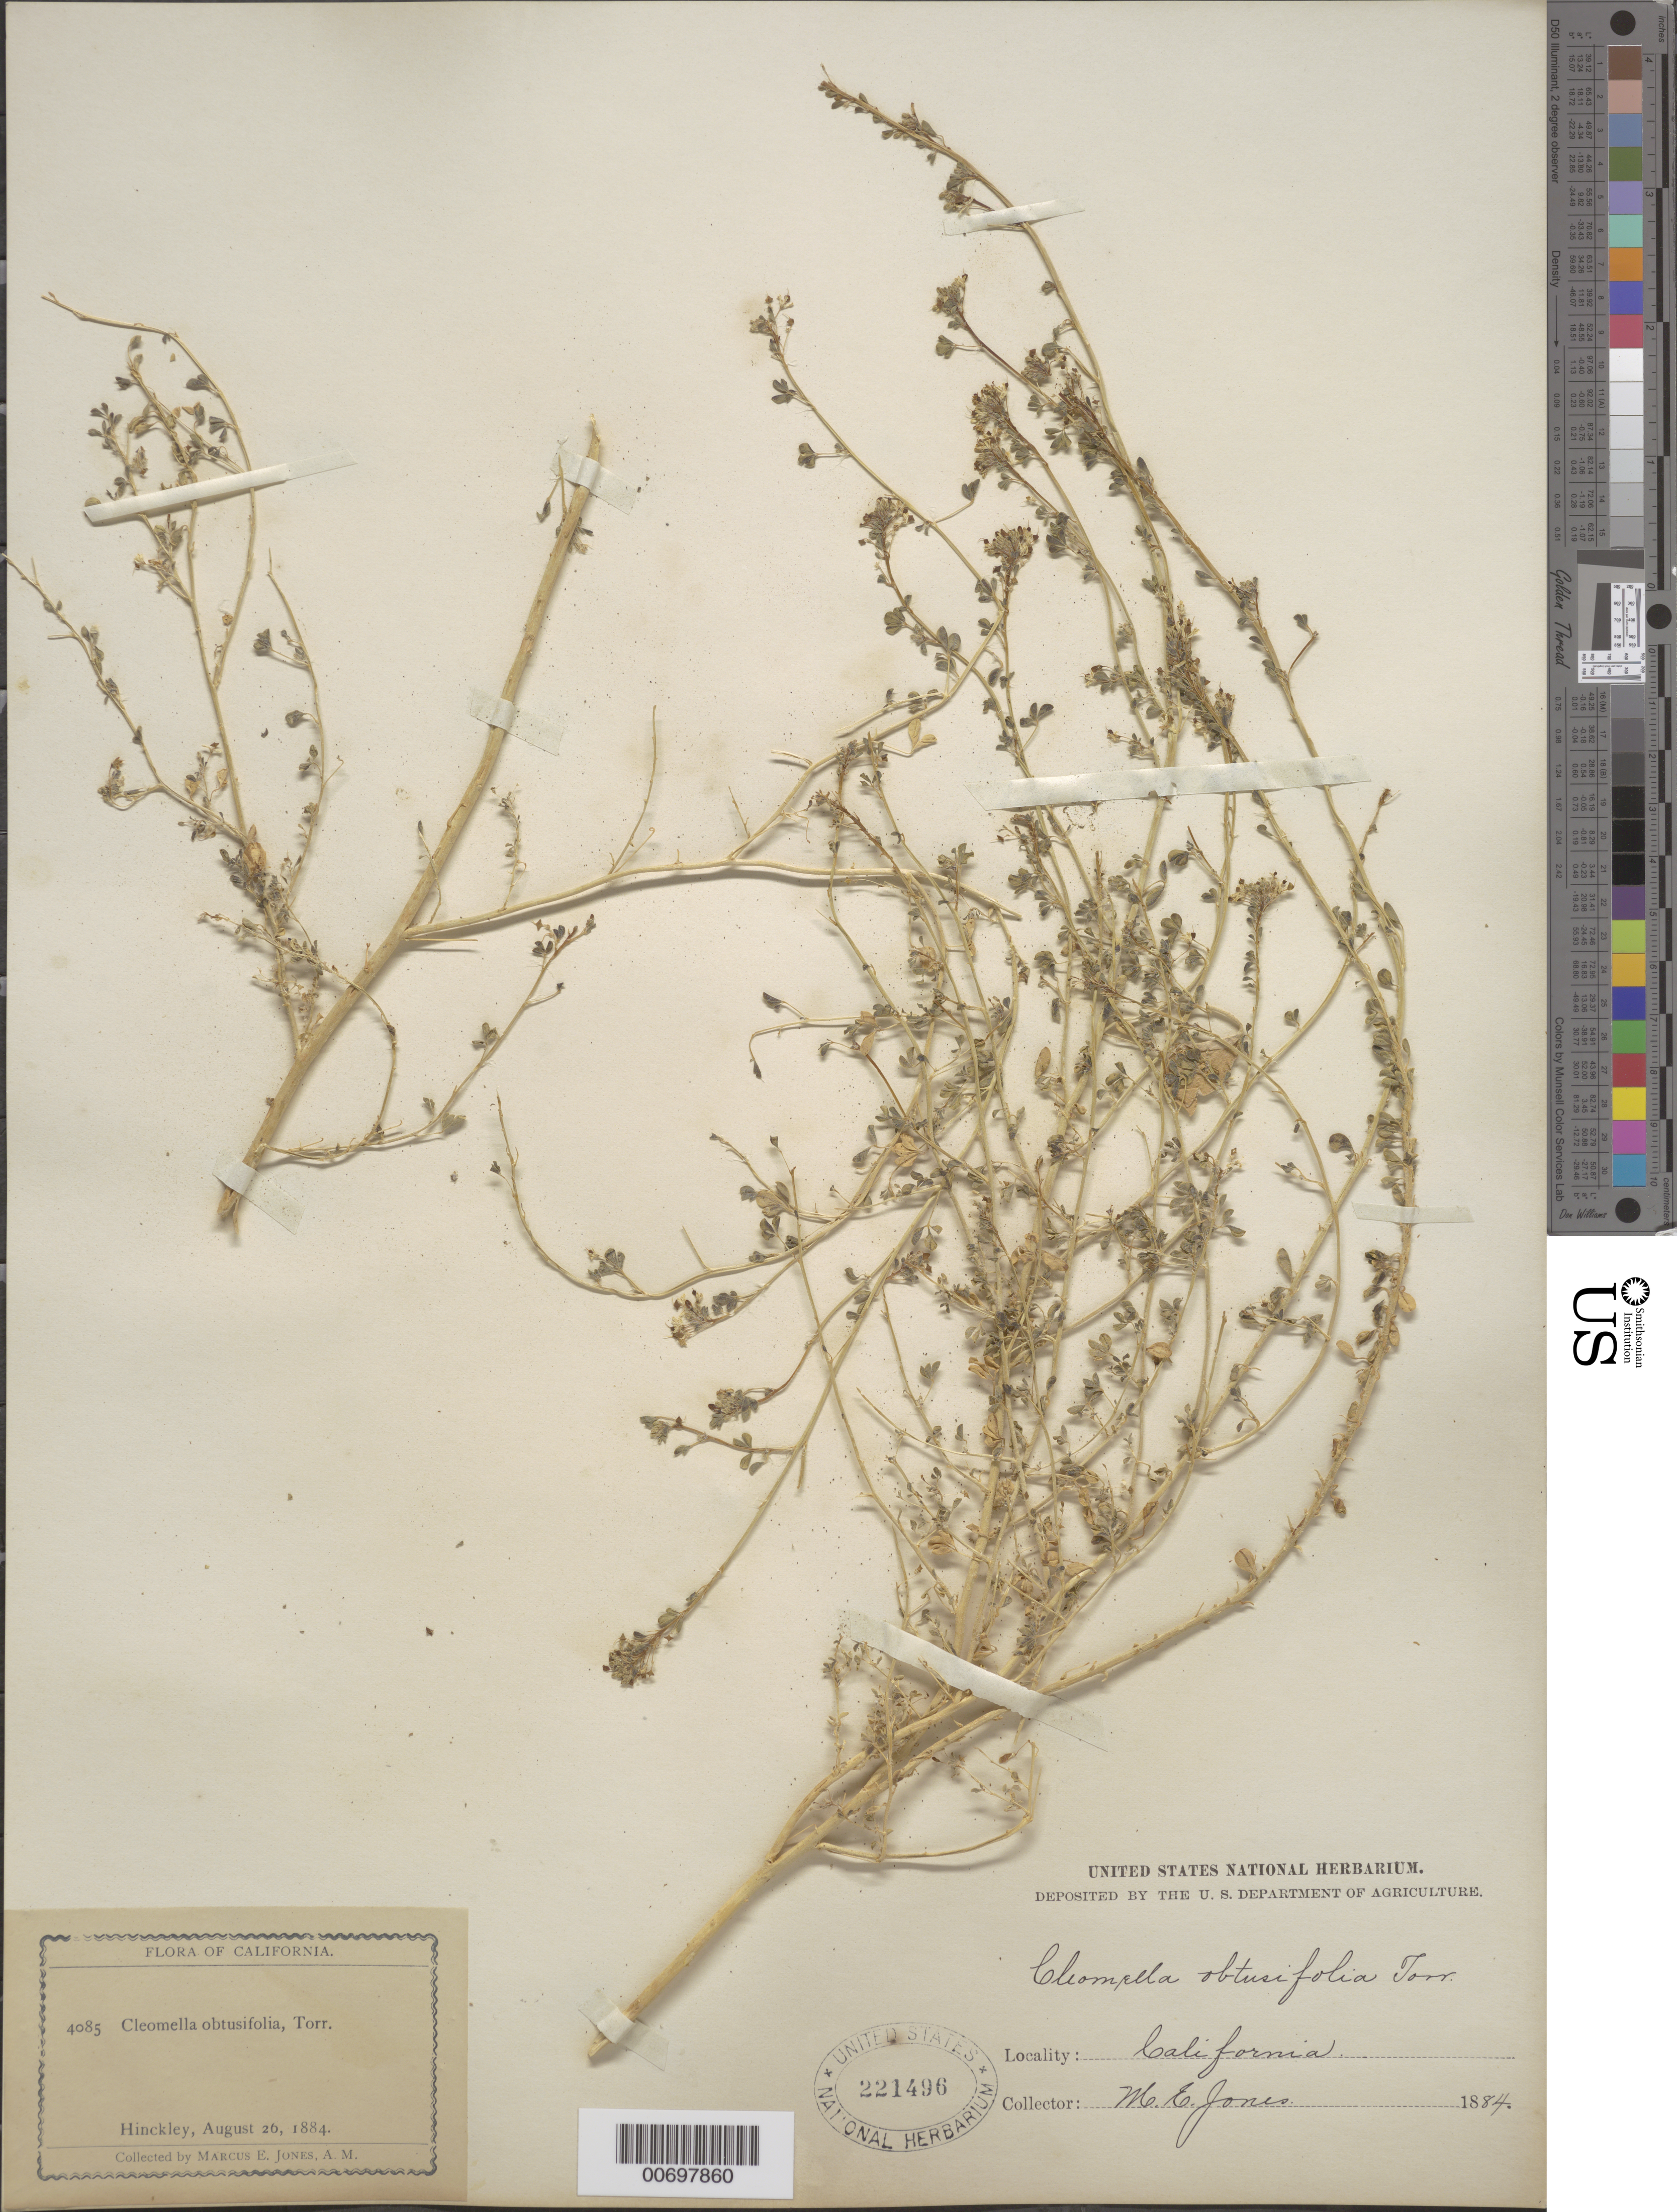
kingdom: Plantae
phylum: Tracheophyta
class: Magnoliopsida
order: Brassicales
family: Cleomaceae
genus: Cleomella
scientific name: Cleomella obtusifolia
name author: Torr. & Frém.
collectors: M. E. Jones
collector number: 4085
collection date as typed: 26 Aug 1884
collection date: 1884-08-26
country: United States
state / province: California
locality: Hinckley.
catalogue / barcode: US 221496